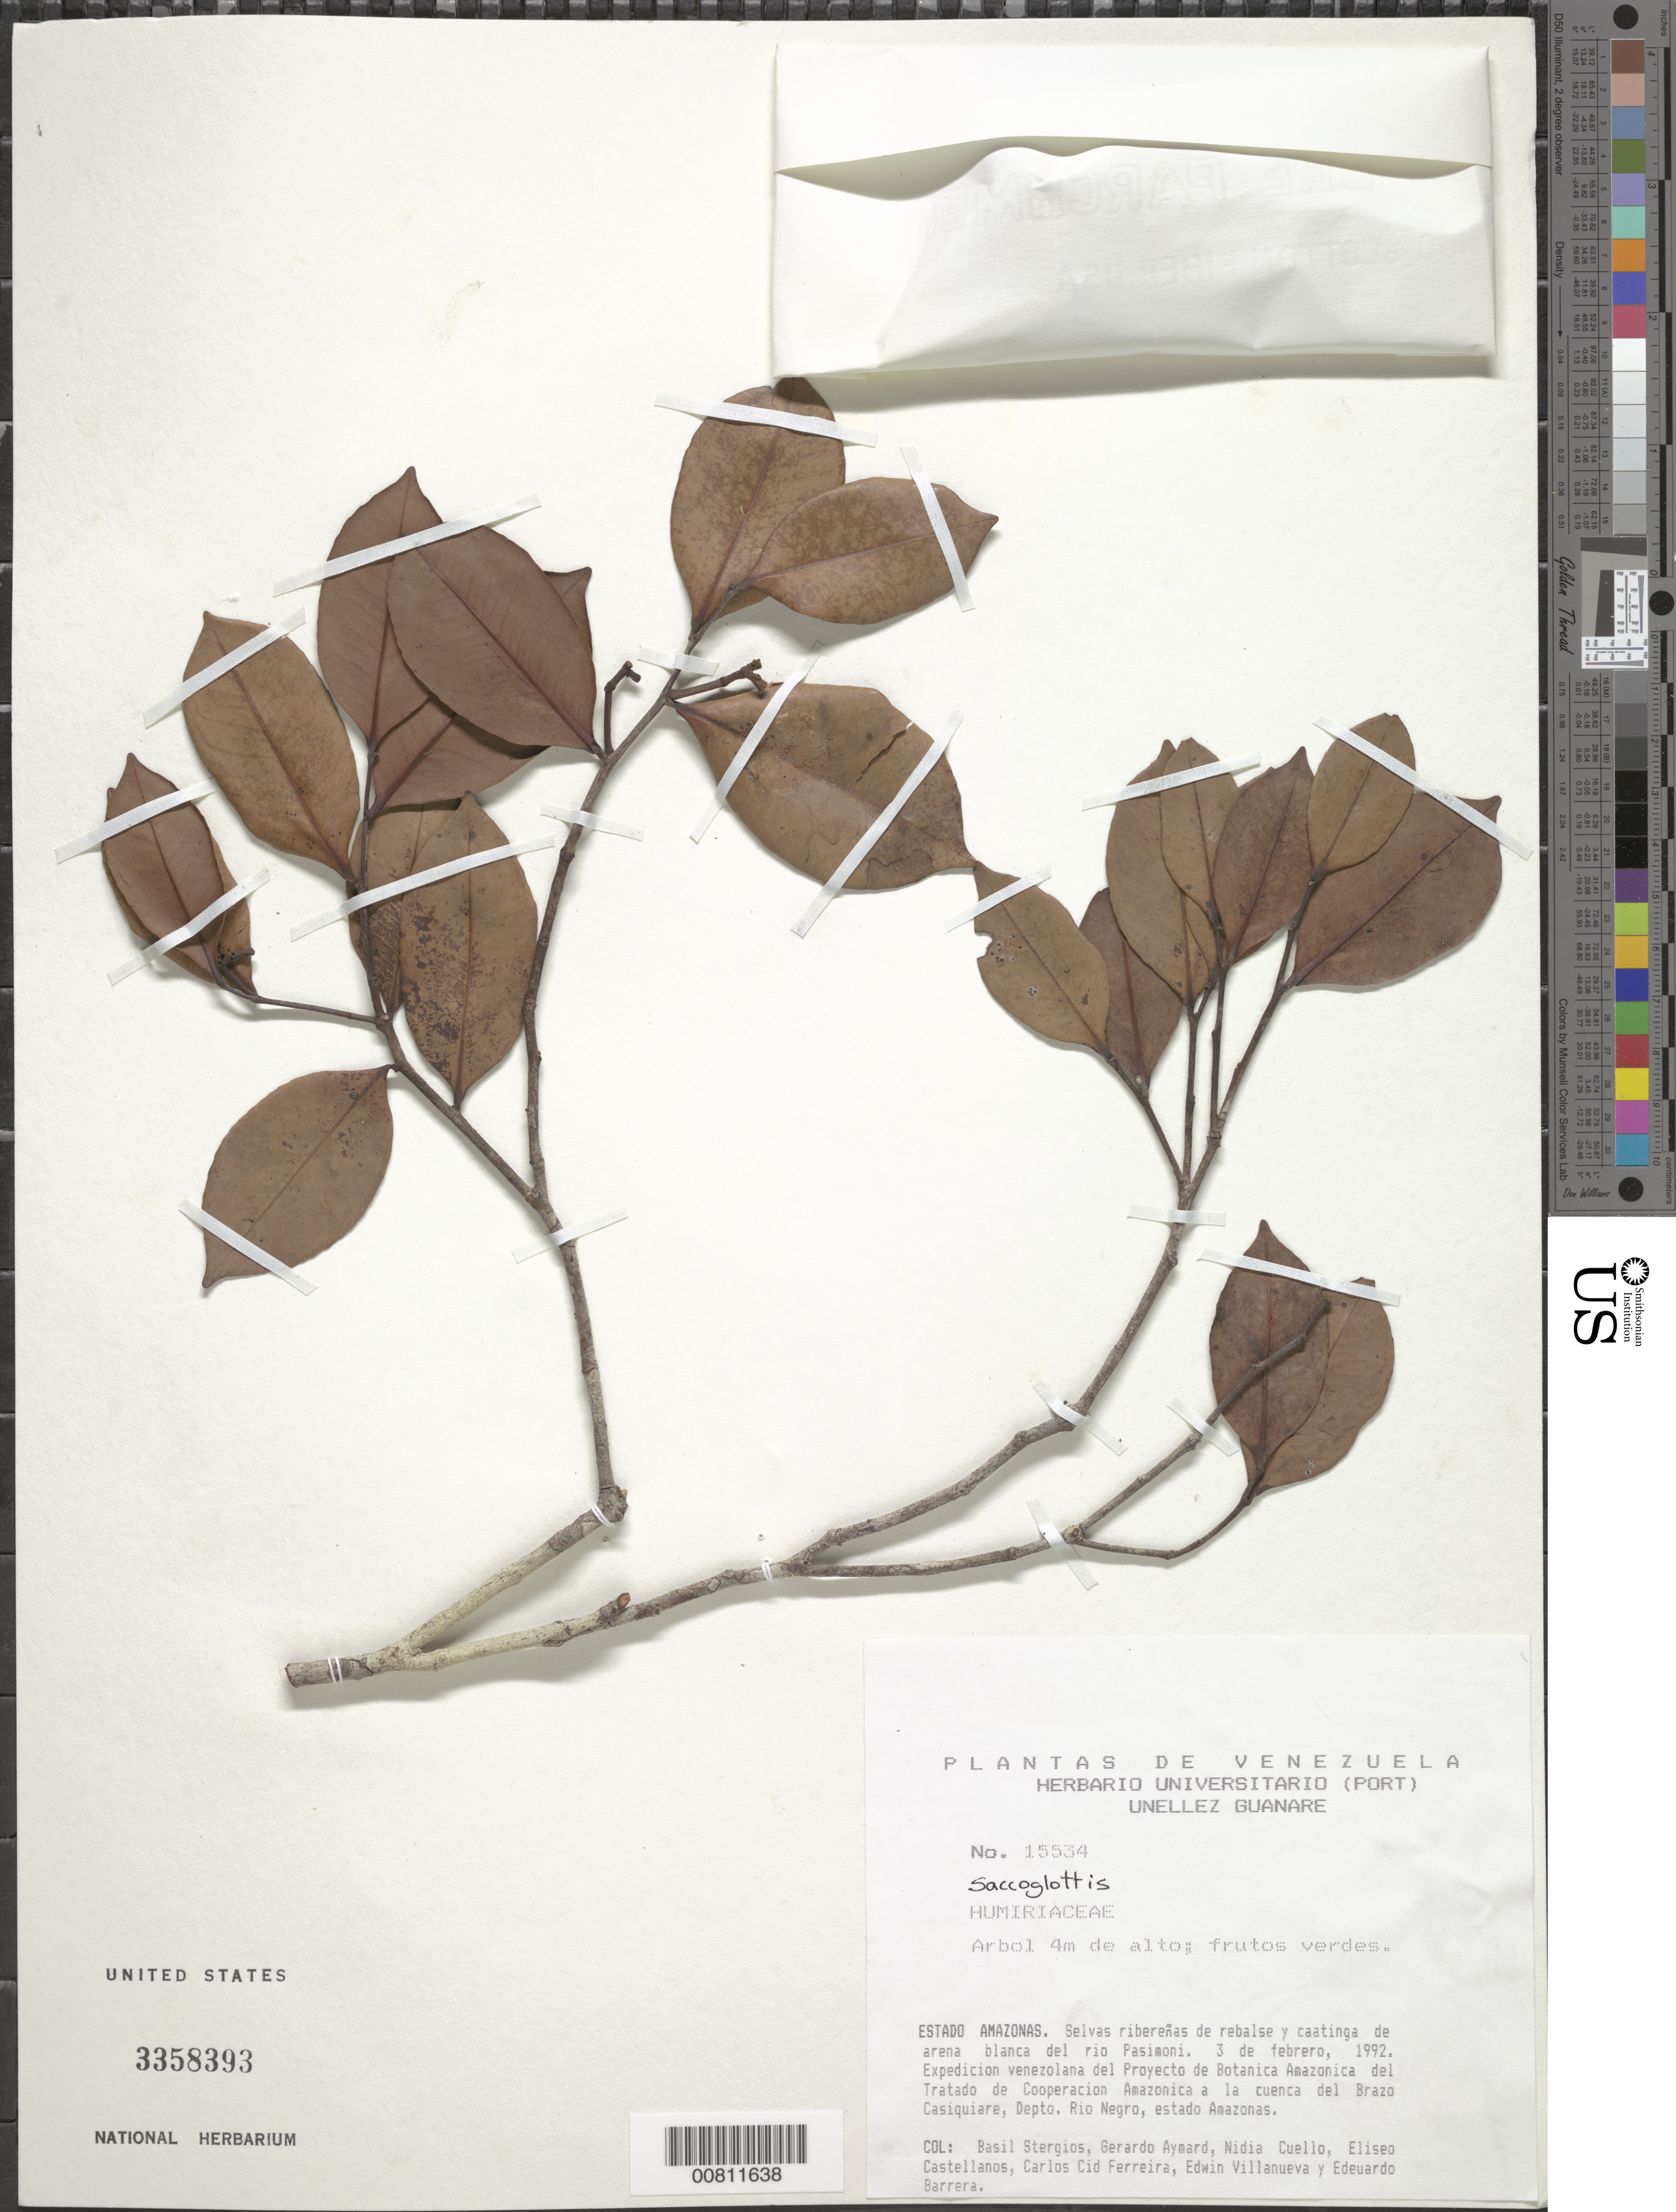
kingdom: Plantae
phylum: Tracheophyta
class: Magnoliopsida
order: Malpighiales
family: Humiriaceae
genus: Sacoglottis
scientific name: Sacoglottis sp.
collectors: B. G. Stergios, G. A. Aymard, N. L. Cuello, E. Castellanos, C. A. Cid Ferreira, E. Villanueva & E. Barrera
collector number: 15534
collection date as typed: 3-Feb-92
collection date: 1992-02-03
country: Venezuela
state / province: Amazonas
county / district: Río Negro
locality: Selvas riberenas de rebalse y caatinga de arena blanca del rio Pasimoni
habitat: Selvas riberenas de rebalse y caatinga de arena blanca del río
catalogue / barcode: US 3358393